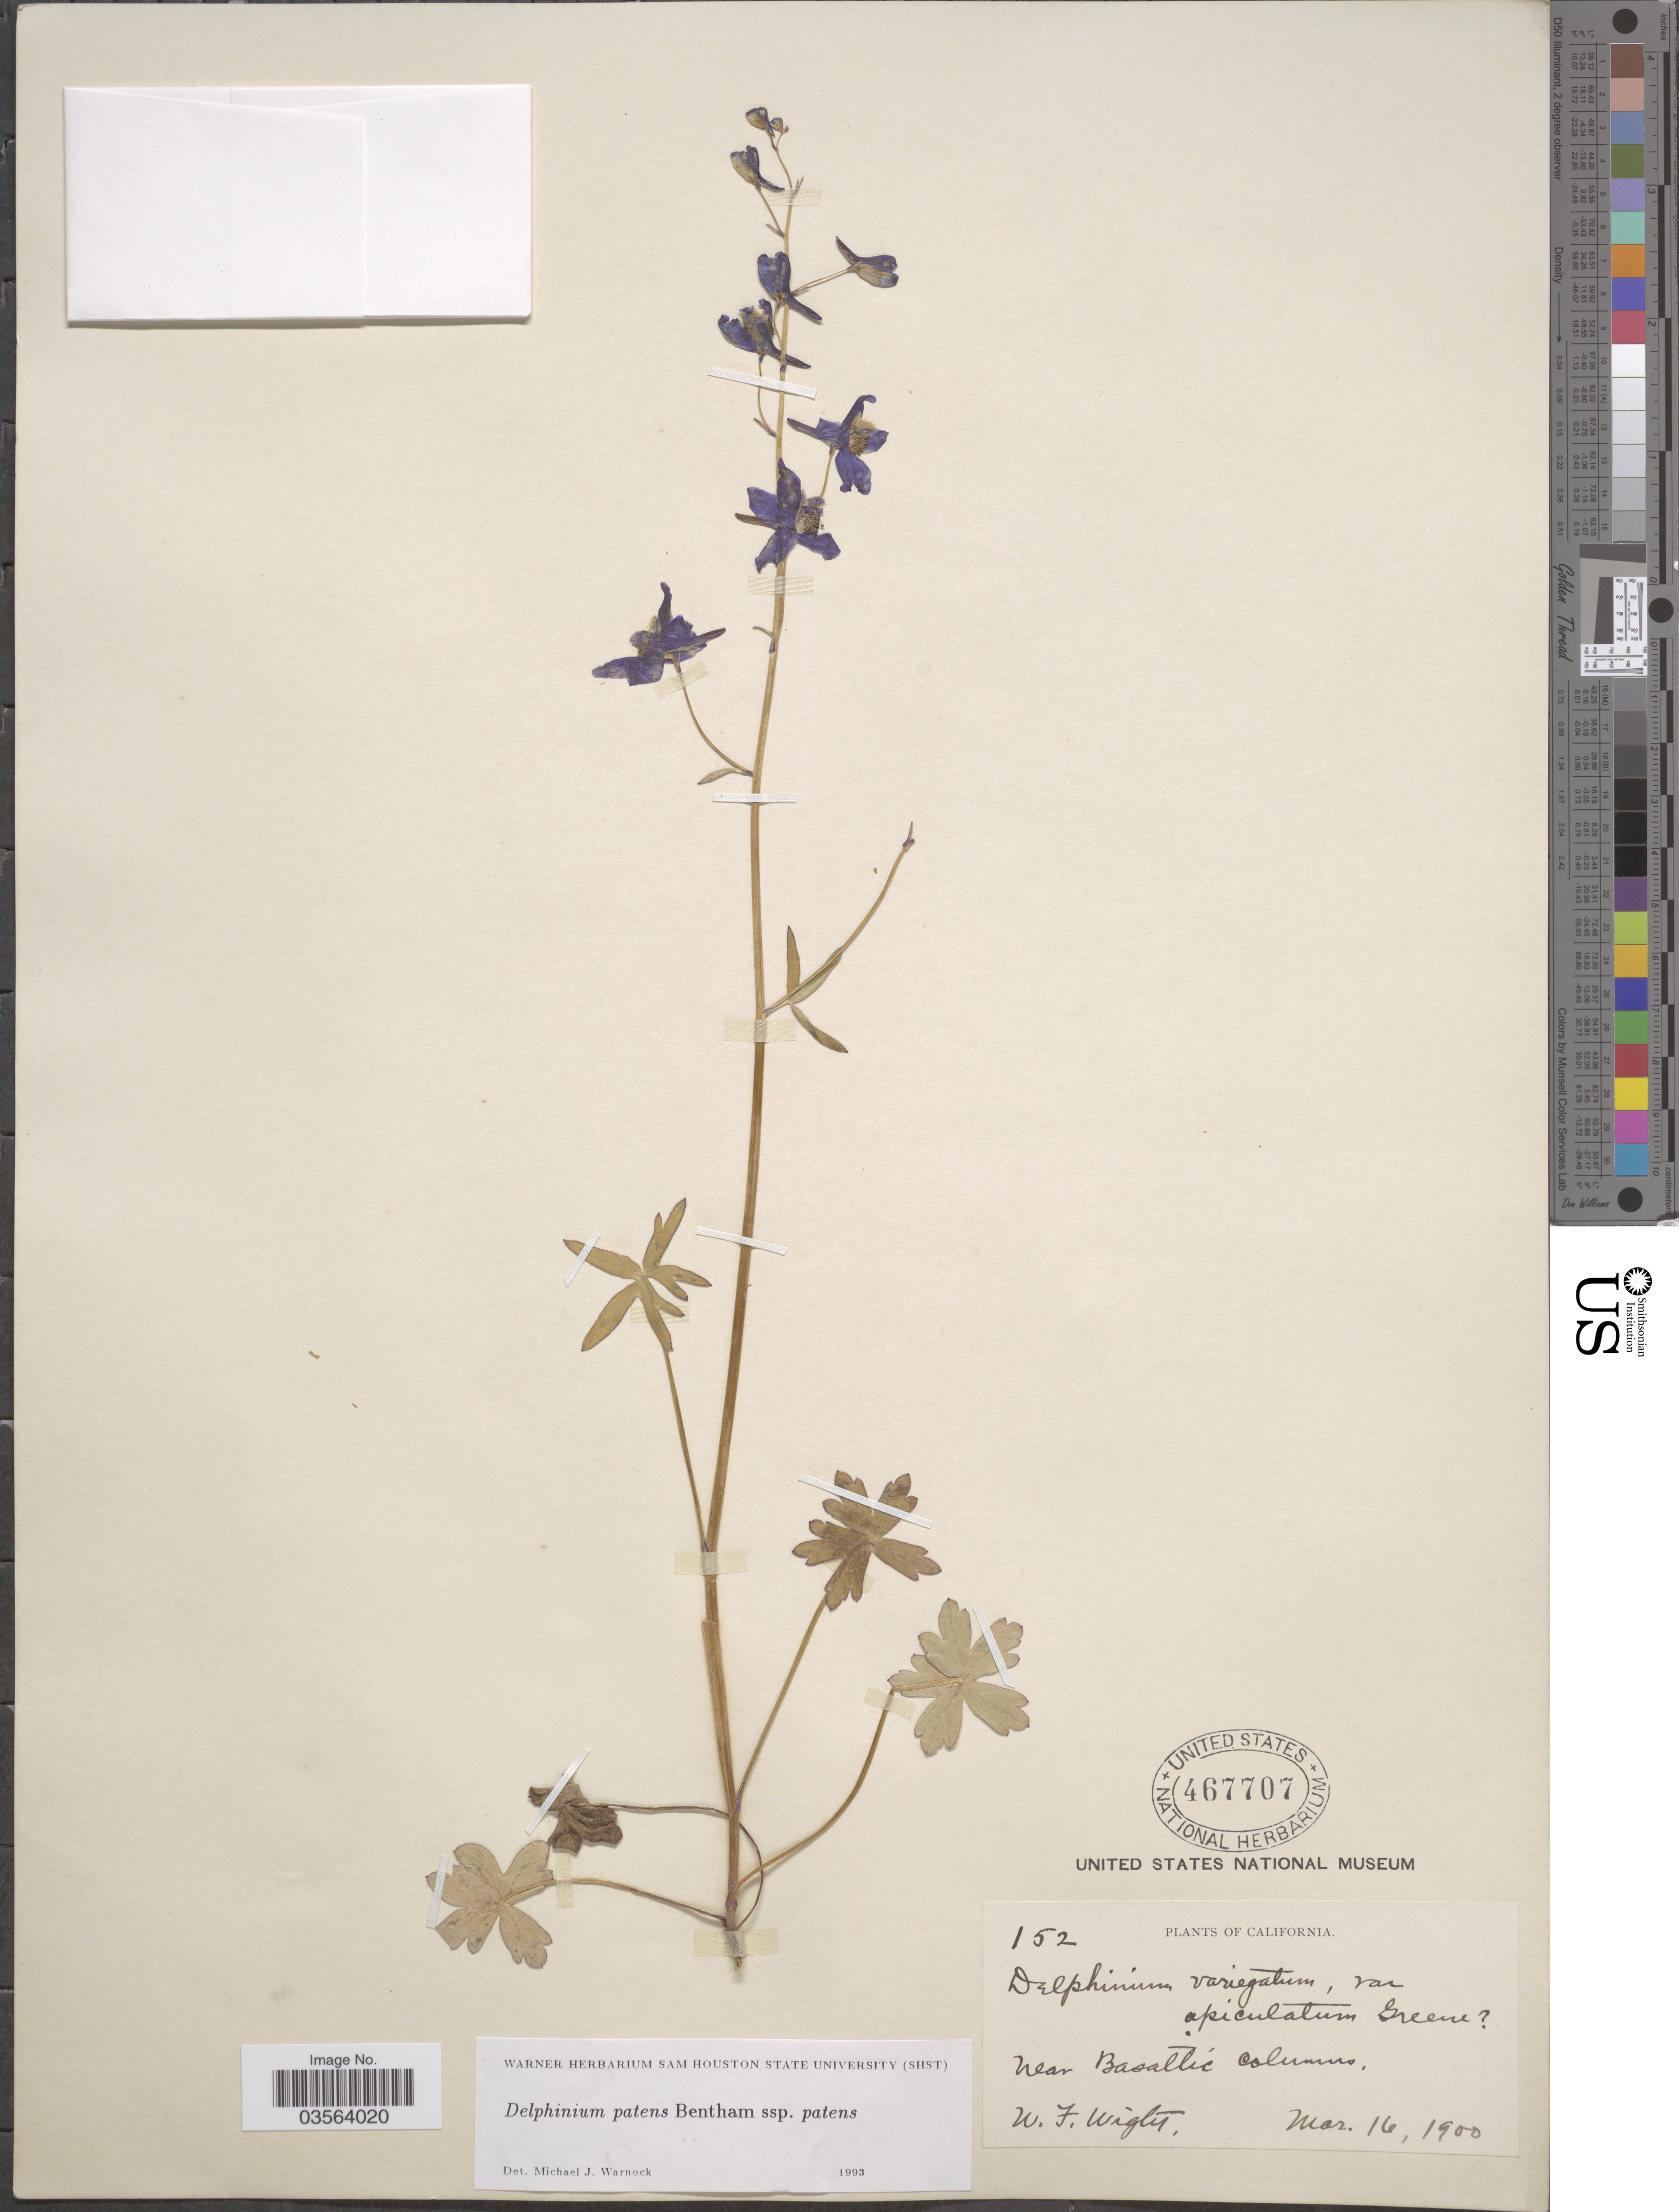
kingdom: Plantae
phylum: Tracheophyta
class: Magnoliopsida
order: Ranunculales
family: Ranunculaceae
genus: Delphinium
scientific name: Delphinium patens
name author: Benth.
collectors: W. Wight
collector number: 152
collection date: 1900-03-16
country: United States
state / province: California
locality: Near Basaltic columns.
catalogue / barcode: US 467707